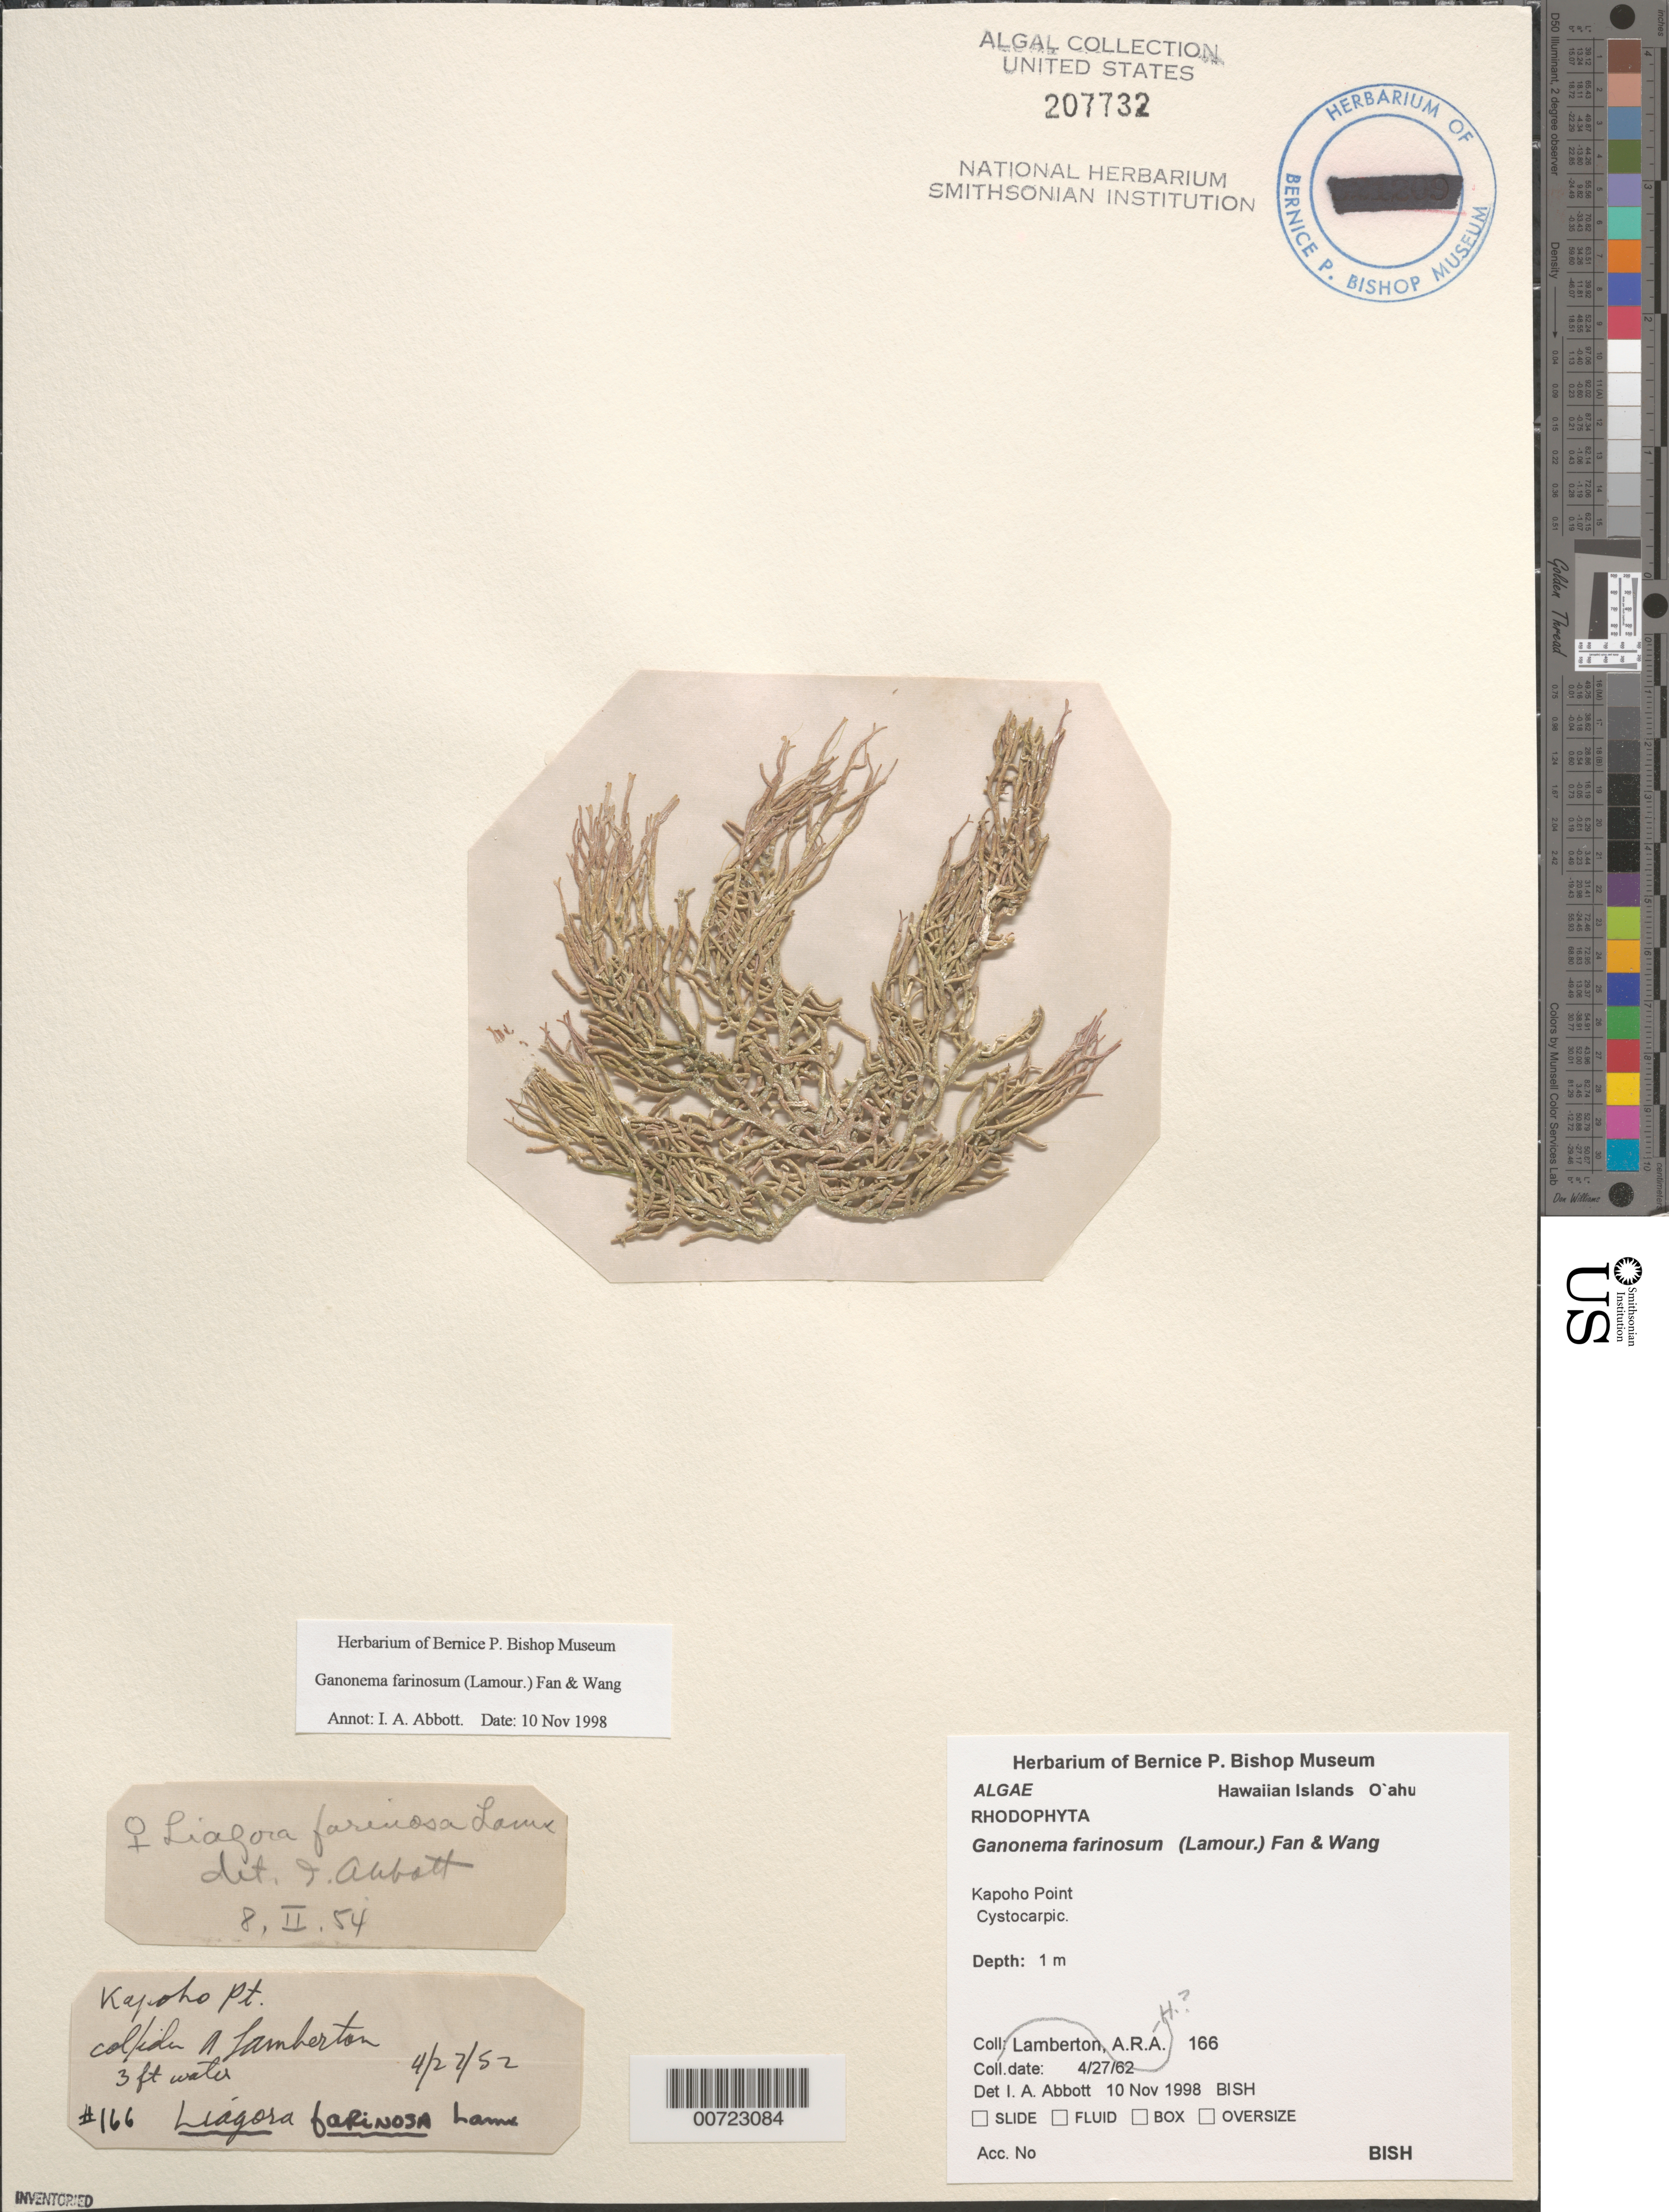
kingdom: Plantae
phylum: Rhodophyta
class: Florideophyceae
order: Nemaliales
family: Liagoraceae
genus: Ganonema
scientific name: Ganonema farinosum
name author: (J.V.Lamouroux) K.C. Fan & Yung C. Wang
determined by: Abbott, Isabella A.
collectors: A. Lamberton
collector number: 166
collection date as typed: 27 Apr 1952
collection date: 1952-04-27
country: United States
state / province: Hawaii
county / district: Honolulu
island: Oahu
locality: Kapoho Point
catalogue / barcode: US 207732